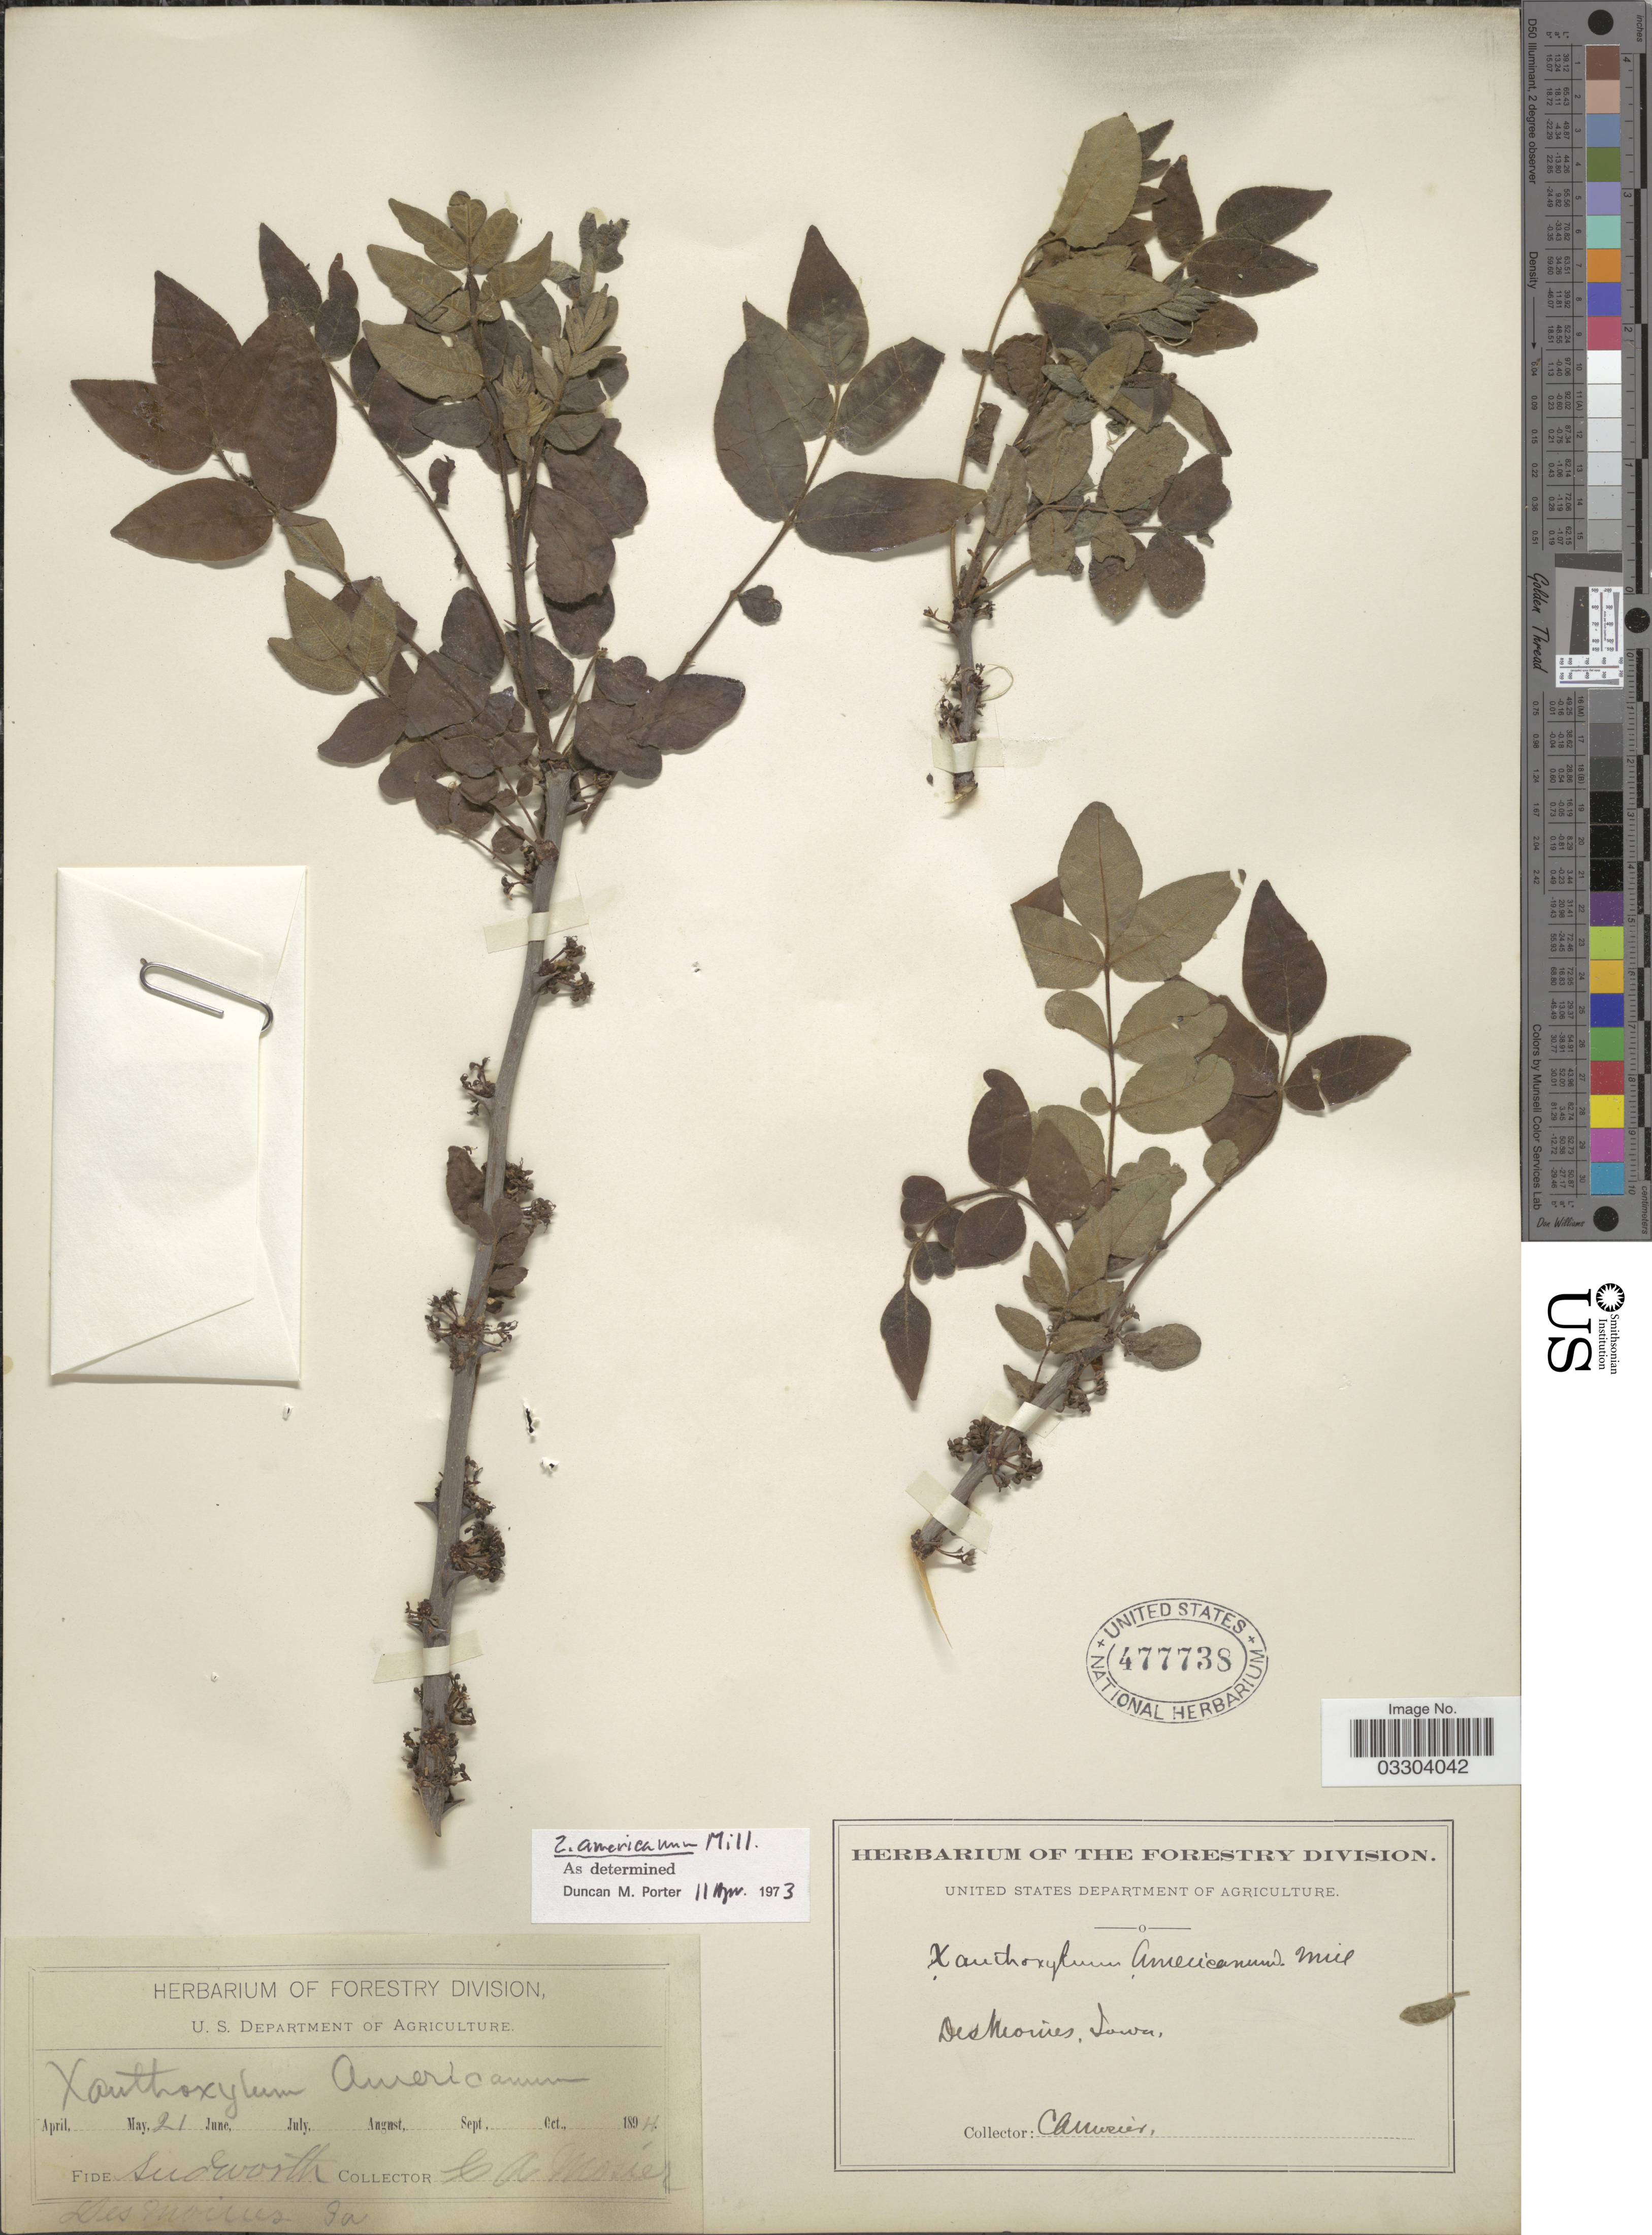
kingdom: Plantae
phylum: Tracheophyta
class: Magnoliopsida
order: Sapindales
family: Rutaceae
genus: Zanthoxylum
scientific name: Zanthoxylum americanum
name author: Mill.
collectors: C. A. Mosier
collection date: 1894-05-21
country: United States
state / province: Iowa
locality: Des Moines. Fide: Sudworth.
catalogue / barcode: US 477738